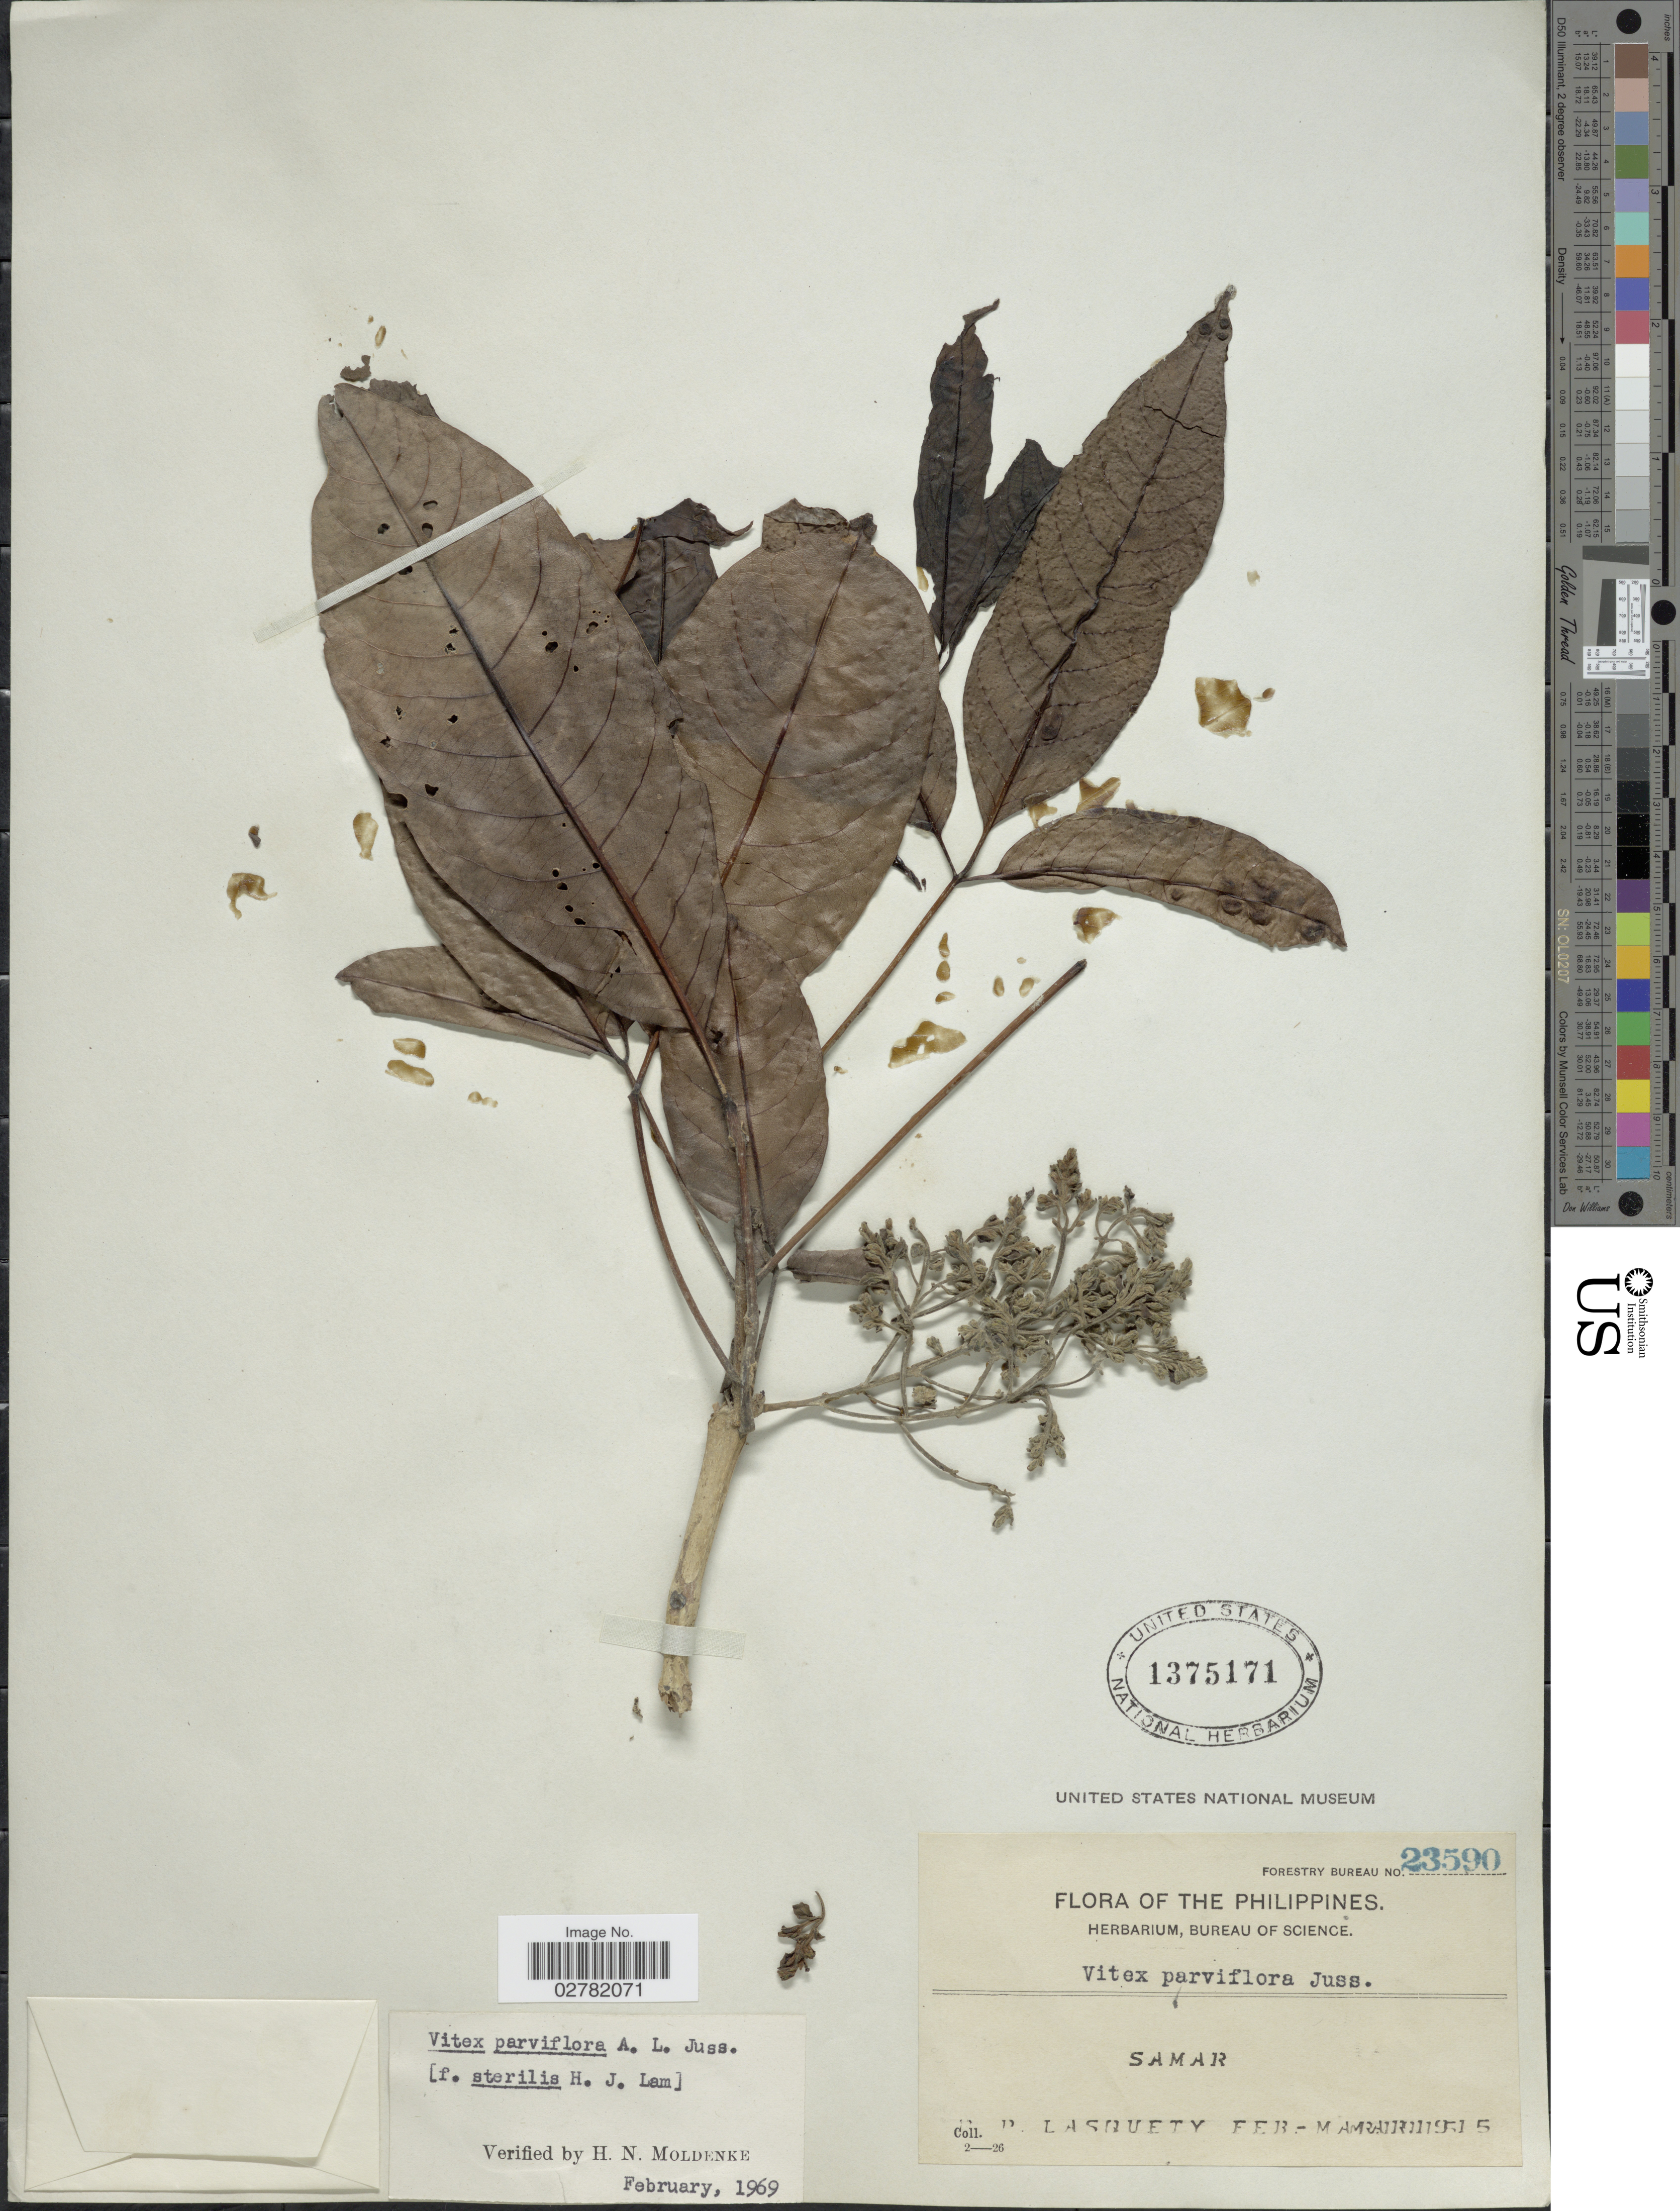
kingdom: Plantae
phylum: Tracheophyta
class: Magnoliopsida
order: Lamiales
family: Lamiaceae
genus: Vitex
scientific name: Vitex parviflora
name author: Juss.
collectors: P. Lasquety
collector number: Forestry Bureau 23590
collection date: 1915-02/1915-03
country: Philippines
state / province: Eastern Visayas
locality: Samar.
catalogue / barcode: US 1375171